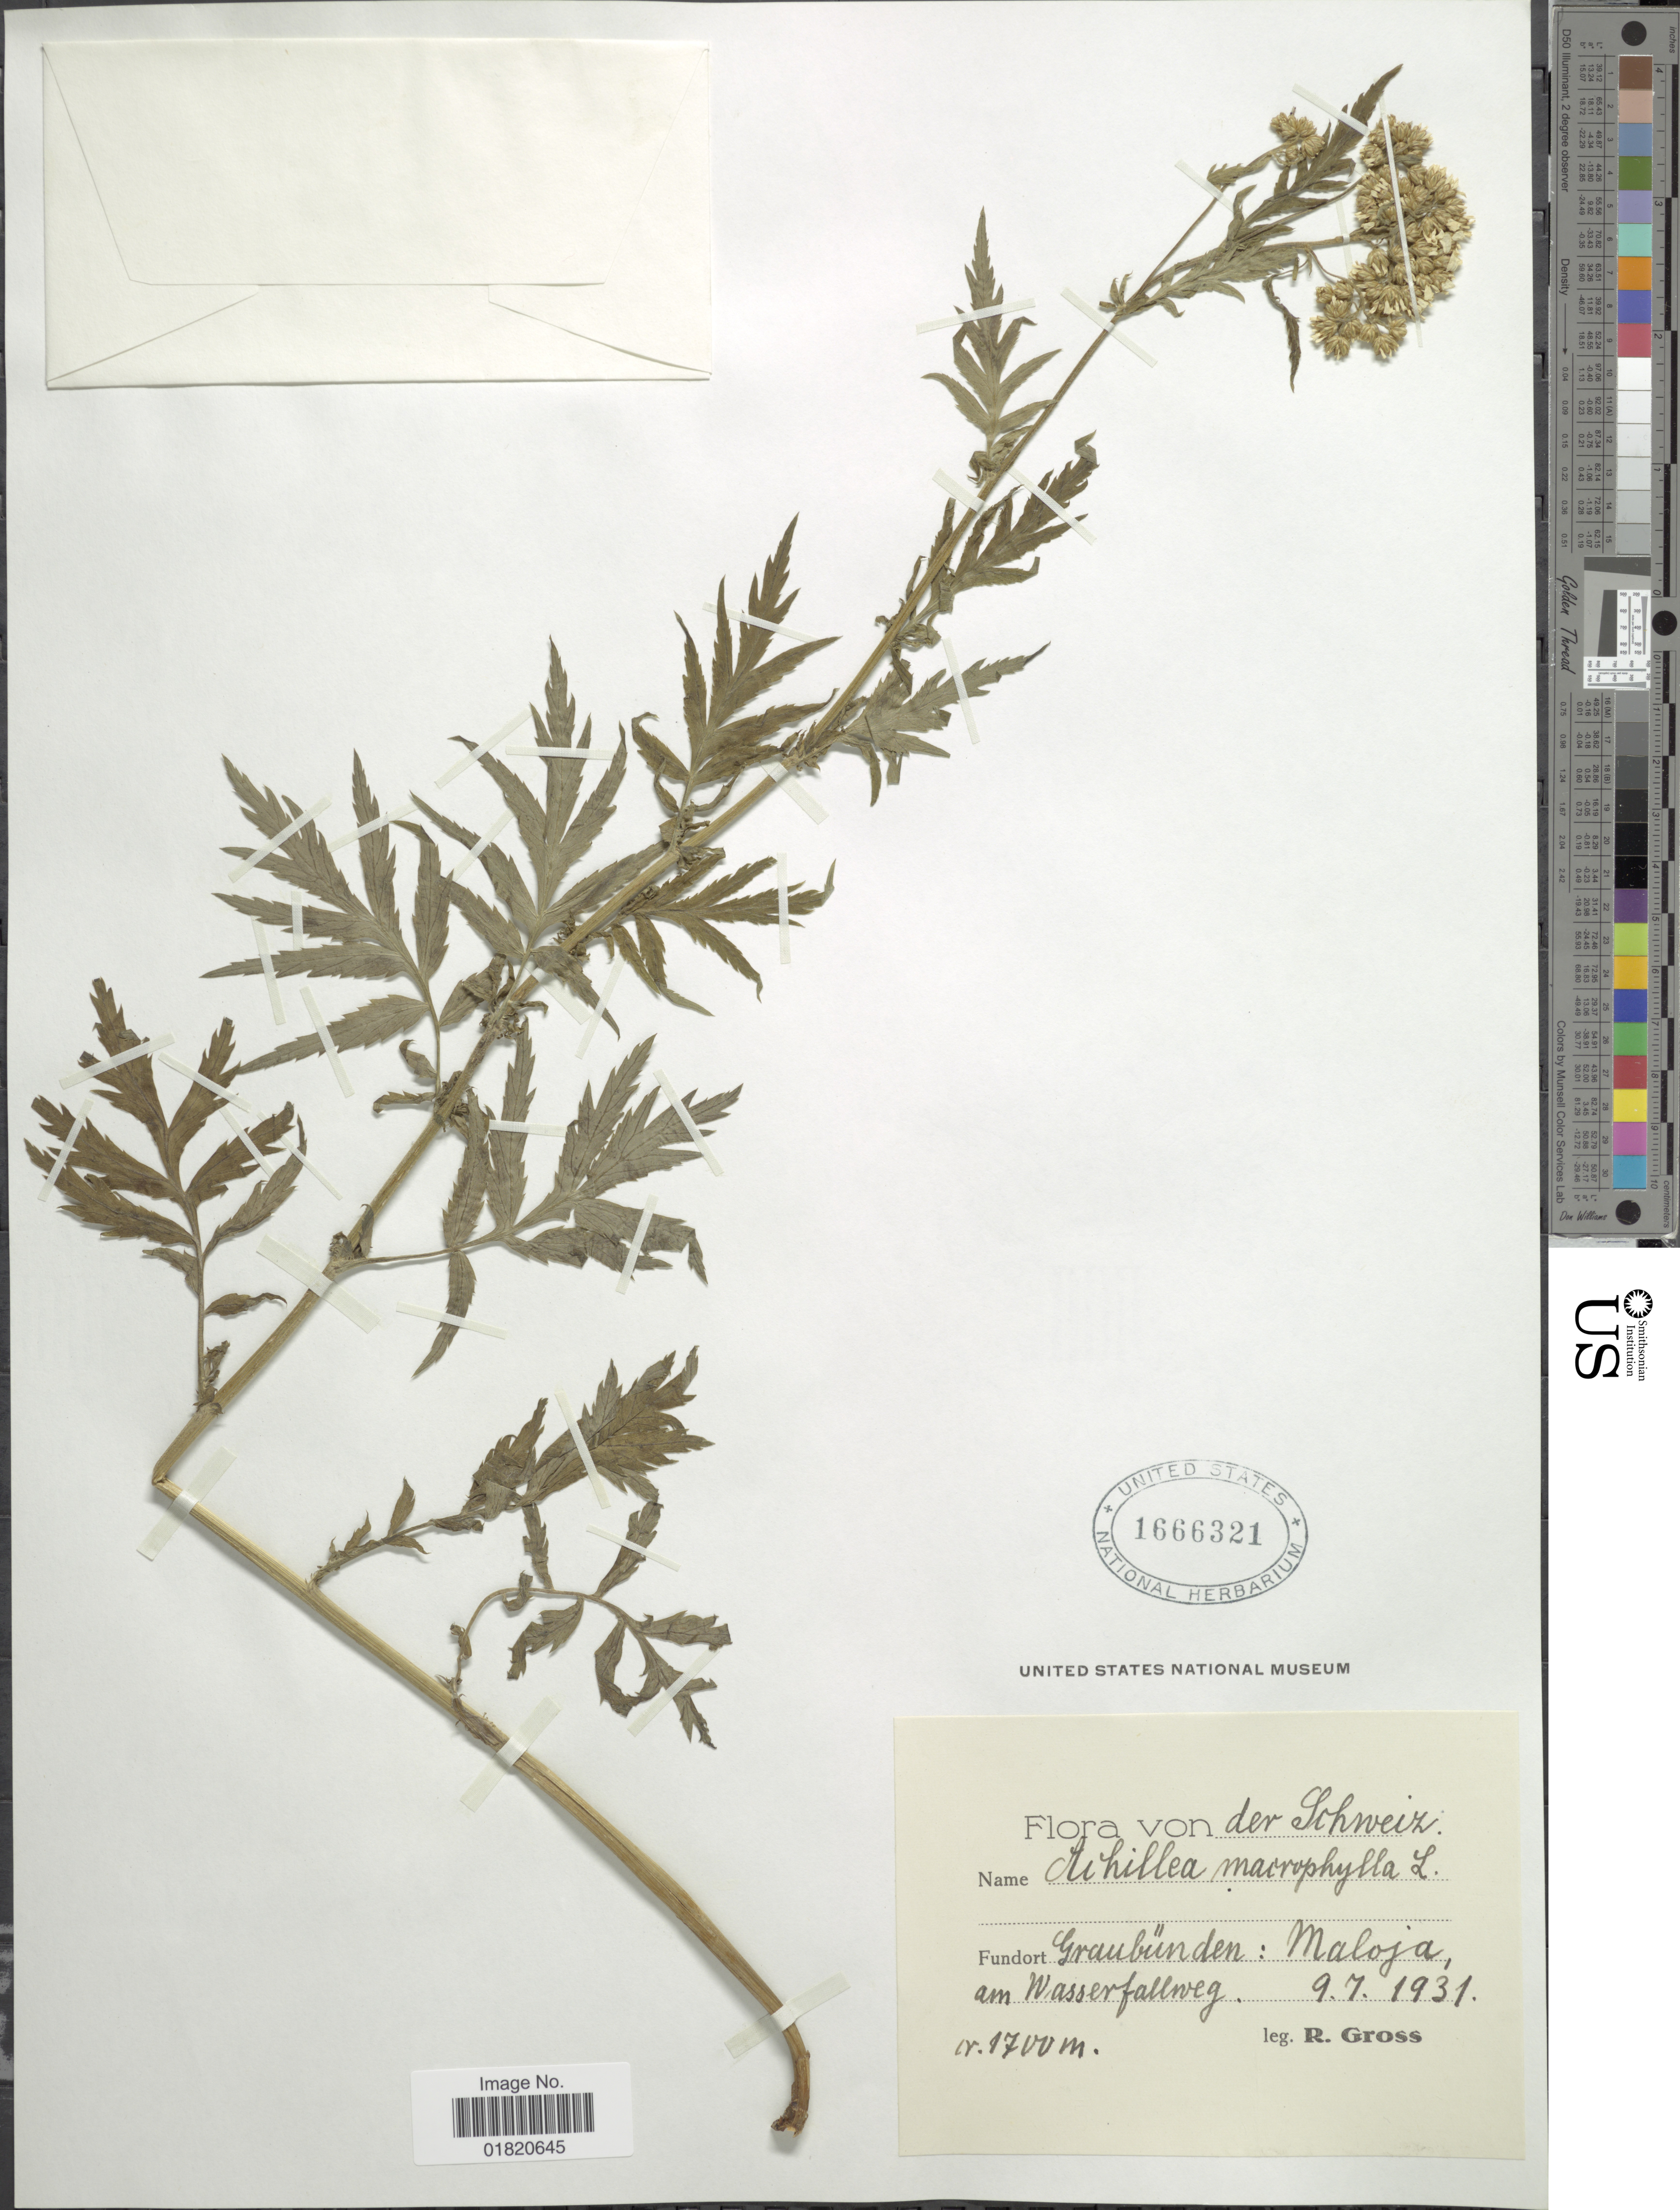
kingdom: Plantae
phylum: Tracheophyta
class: Magnoliopsida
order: Asterales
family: Asteraceae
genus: Achillea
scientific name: Achillea macrophylla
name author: L.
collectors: R. Gross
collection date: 1931-07-09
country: Switzerland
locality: Schweiz. Fundort Graubünden: Maloja, am Wasserfallweg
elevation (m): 1700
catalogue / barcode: US 1666321